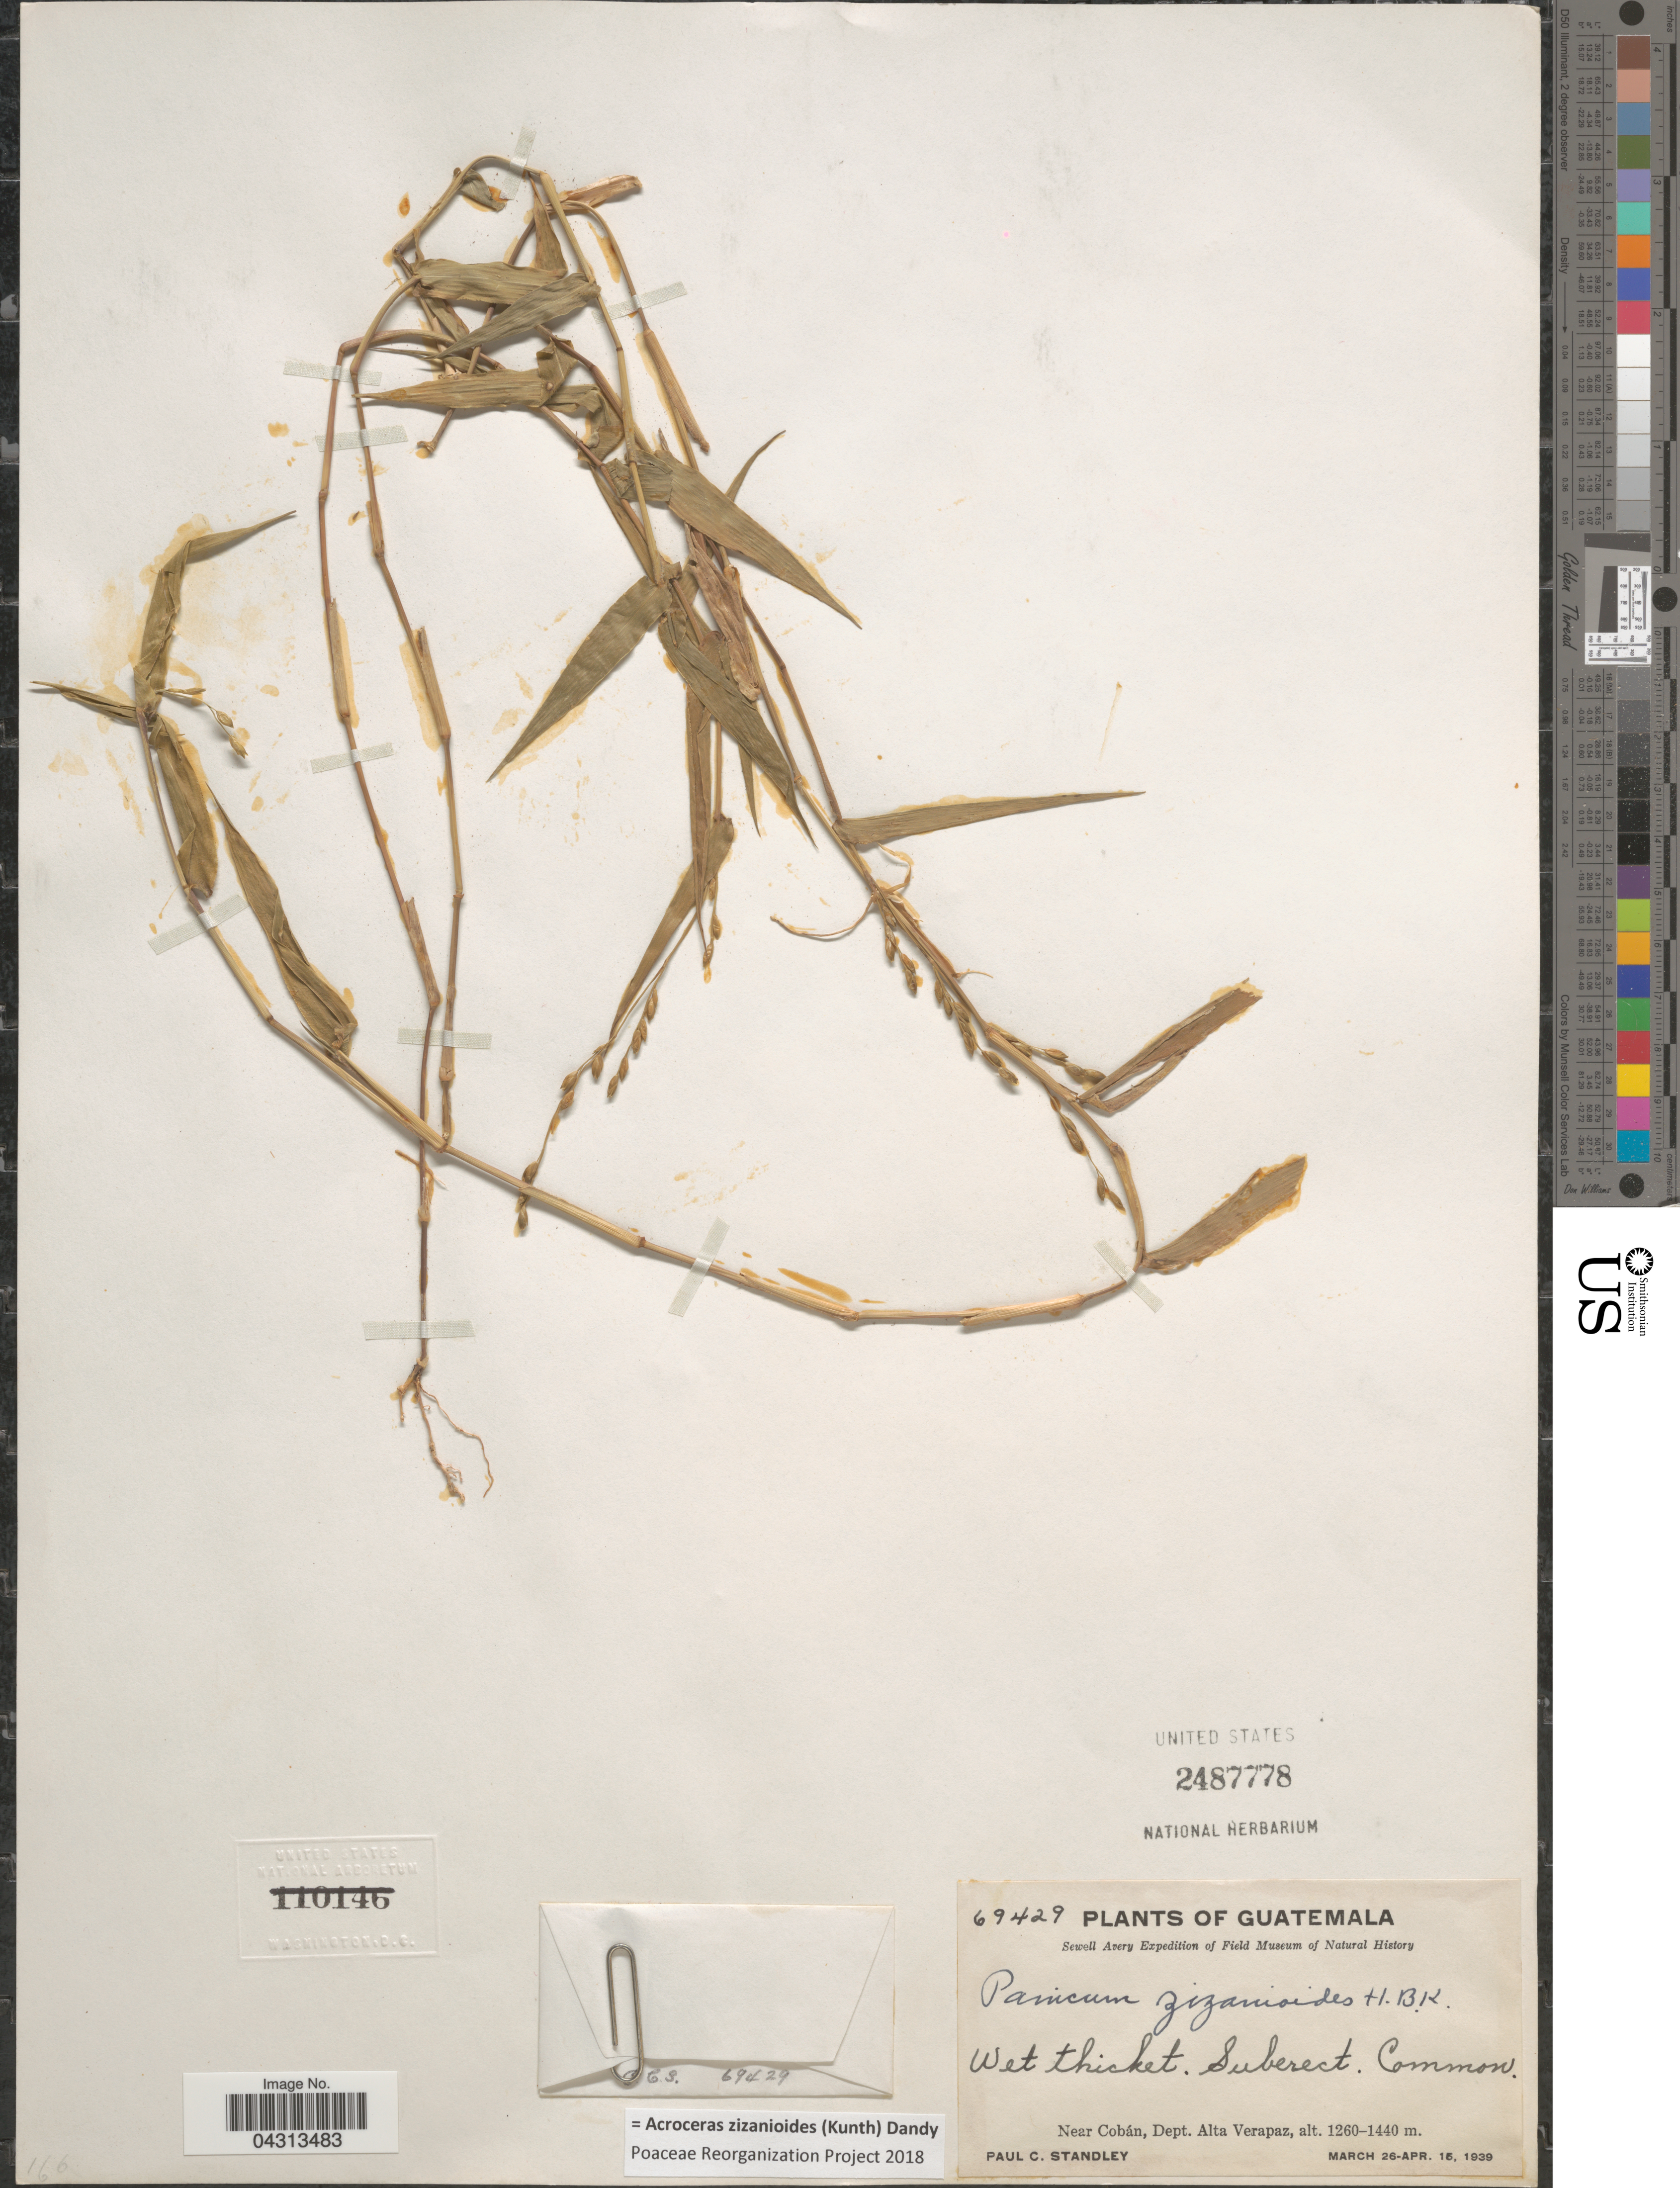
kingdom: Plantae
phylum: Tracheophyta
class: Liliopsida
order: Poales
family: Poaceae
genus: Acroceras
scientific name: Acroceras zizanioides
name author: (Kunth) Dandy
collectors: P. C. Standley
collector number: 69429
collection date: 1939-03-26/1939-04-15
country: Guatemala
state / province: Alta Verapaz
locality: Sewell Avery Expedition of Field Museum of Natural History. Wet thicket. Near Cobán, Dept. Alta Verapaz.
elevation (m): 1260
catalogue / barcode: US 2487778